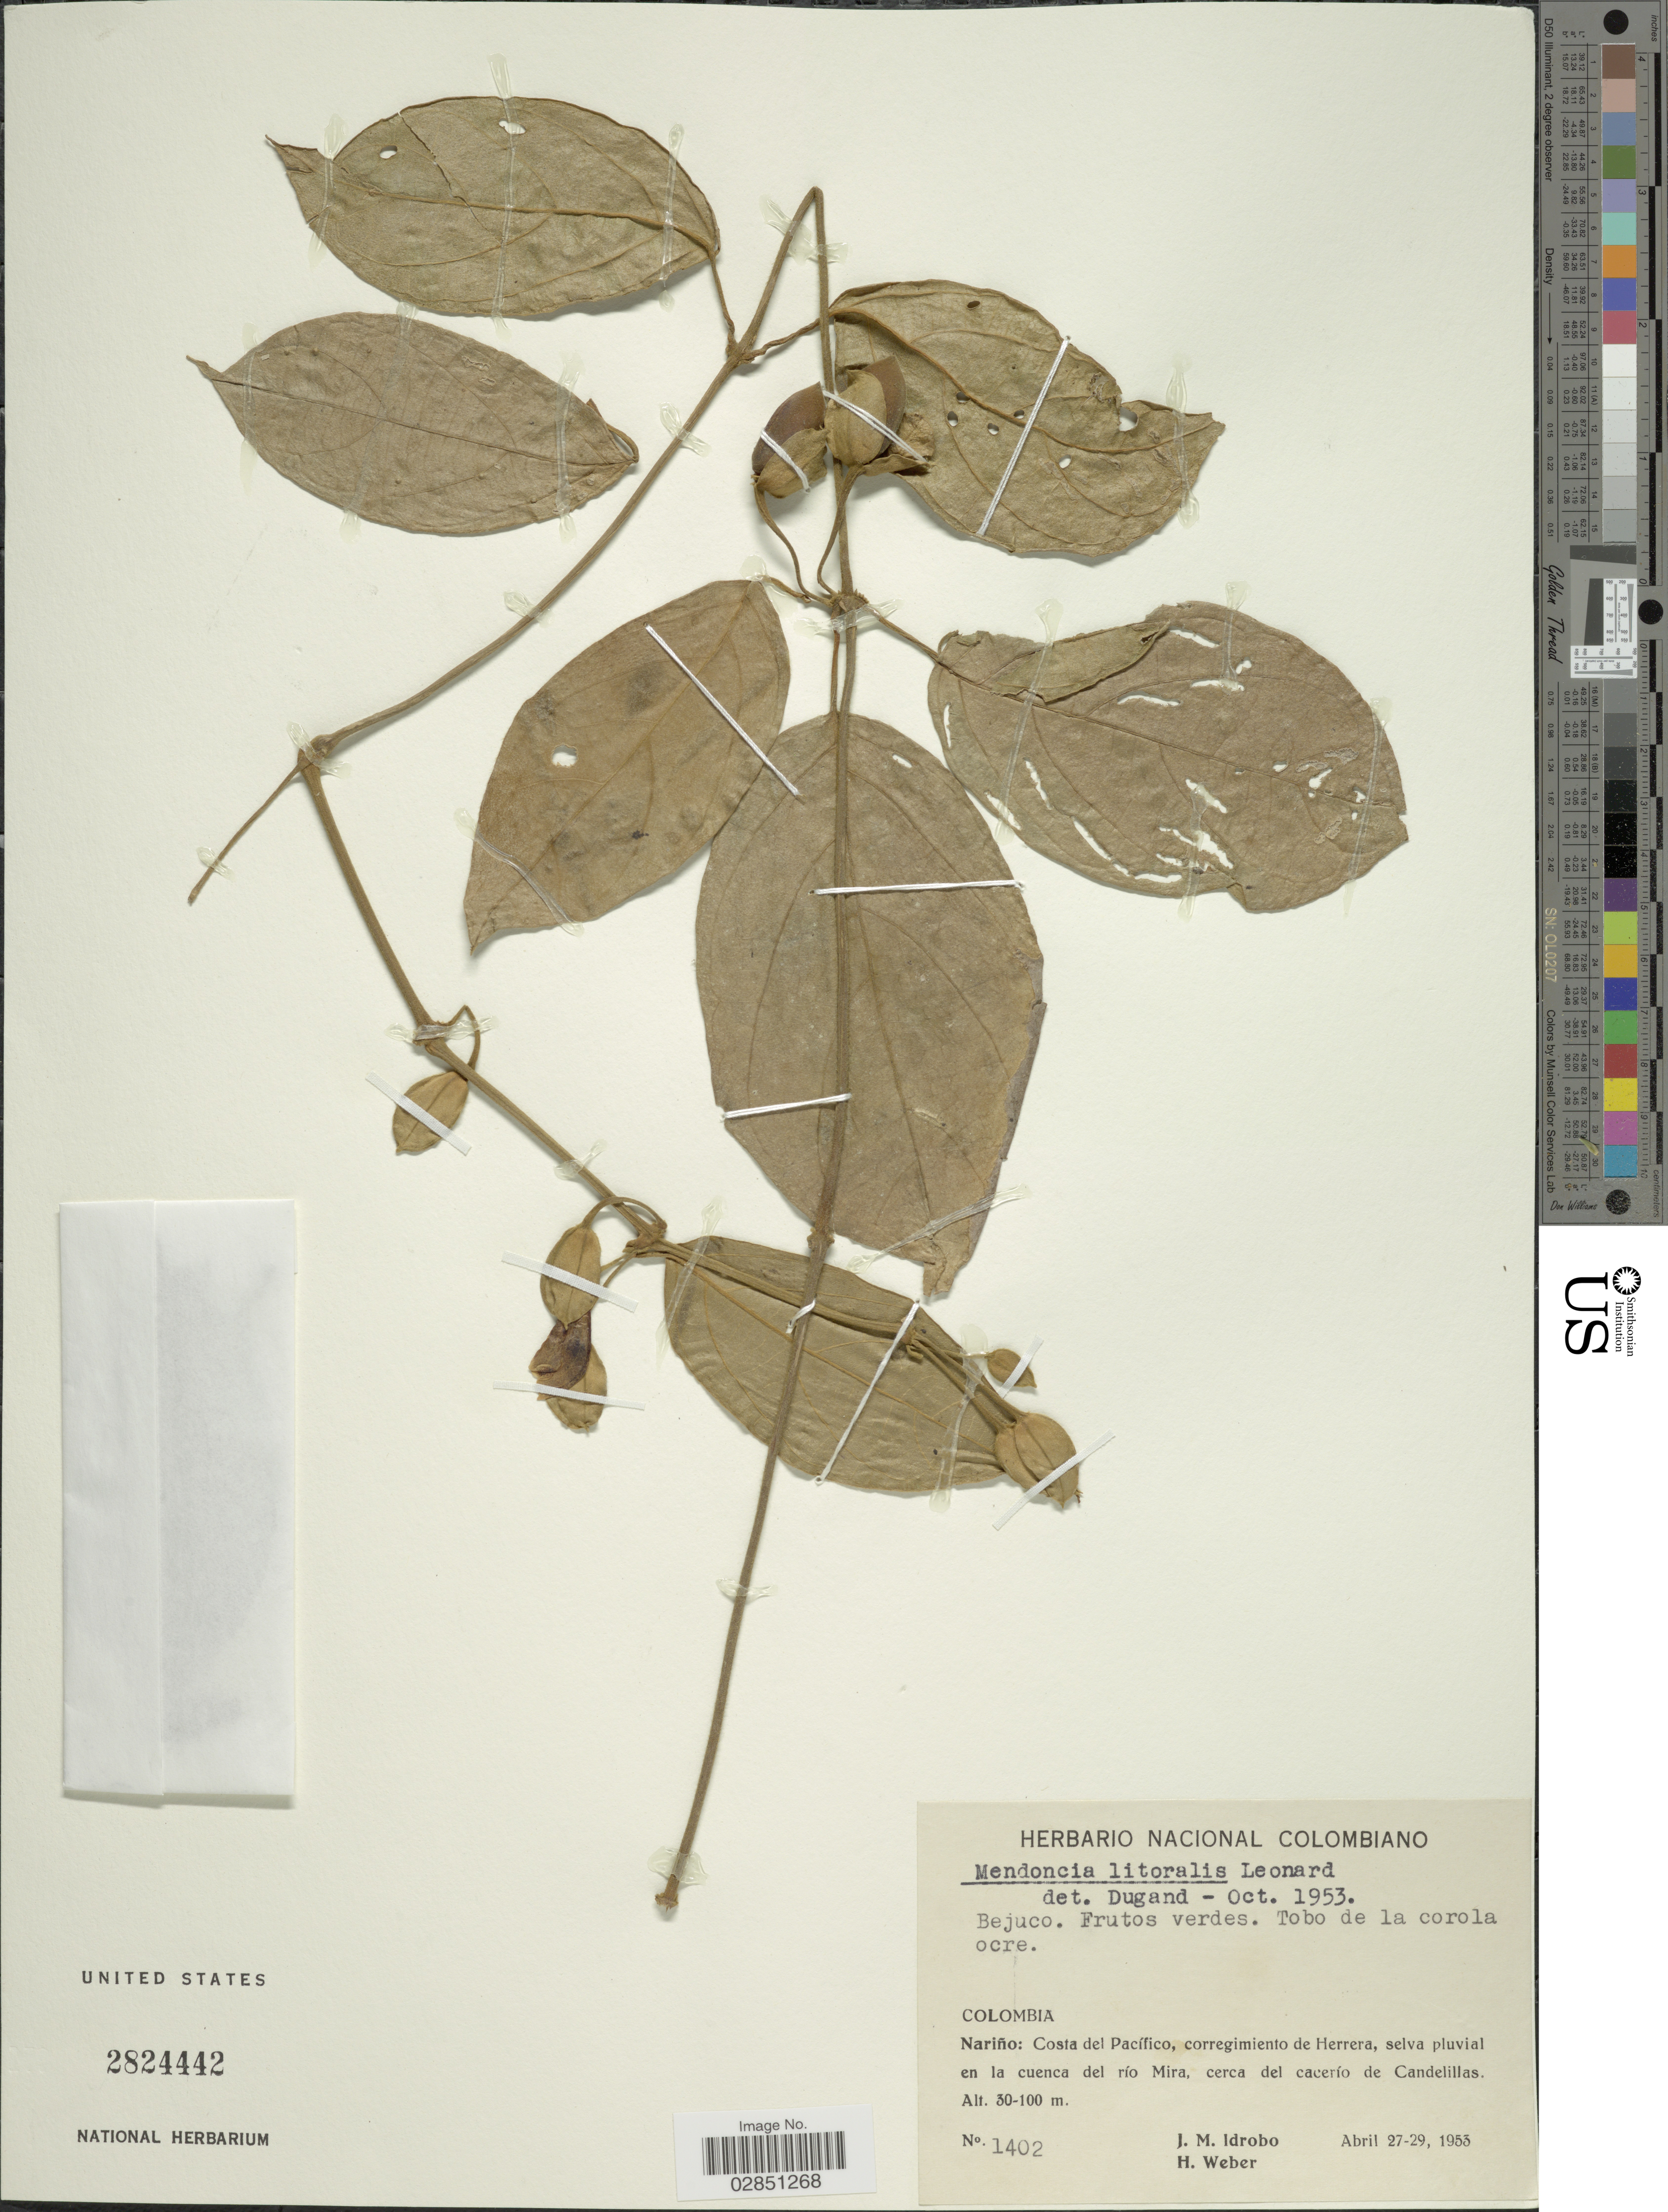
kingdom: Plantae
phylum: Tracheophyta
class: Magnoliopsida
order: Lamiales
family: Acanthaceae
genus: Mendoncia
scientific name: Mendoncia litoralis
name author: Leonard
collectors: J. M. Idrobo & H. Weber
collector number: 1402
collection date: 1952-04-27/1953-04-29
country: Colombia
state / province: Nariño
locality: Costa del Pacífico, corregimiento de Herrera, selva pluvial en la cuenca del río Mira, cerca del cacerío de Candelillas.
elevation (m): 30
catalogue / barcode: US 2824442